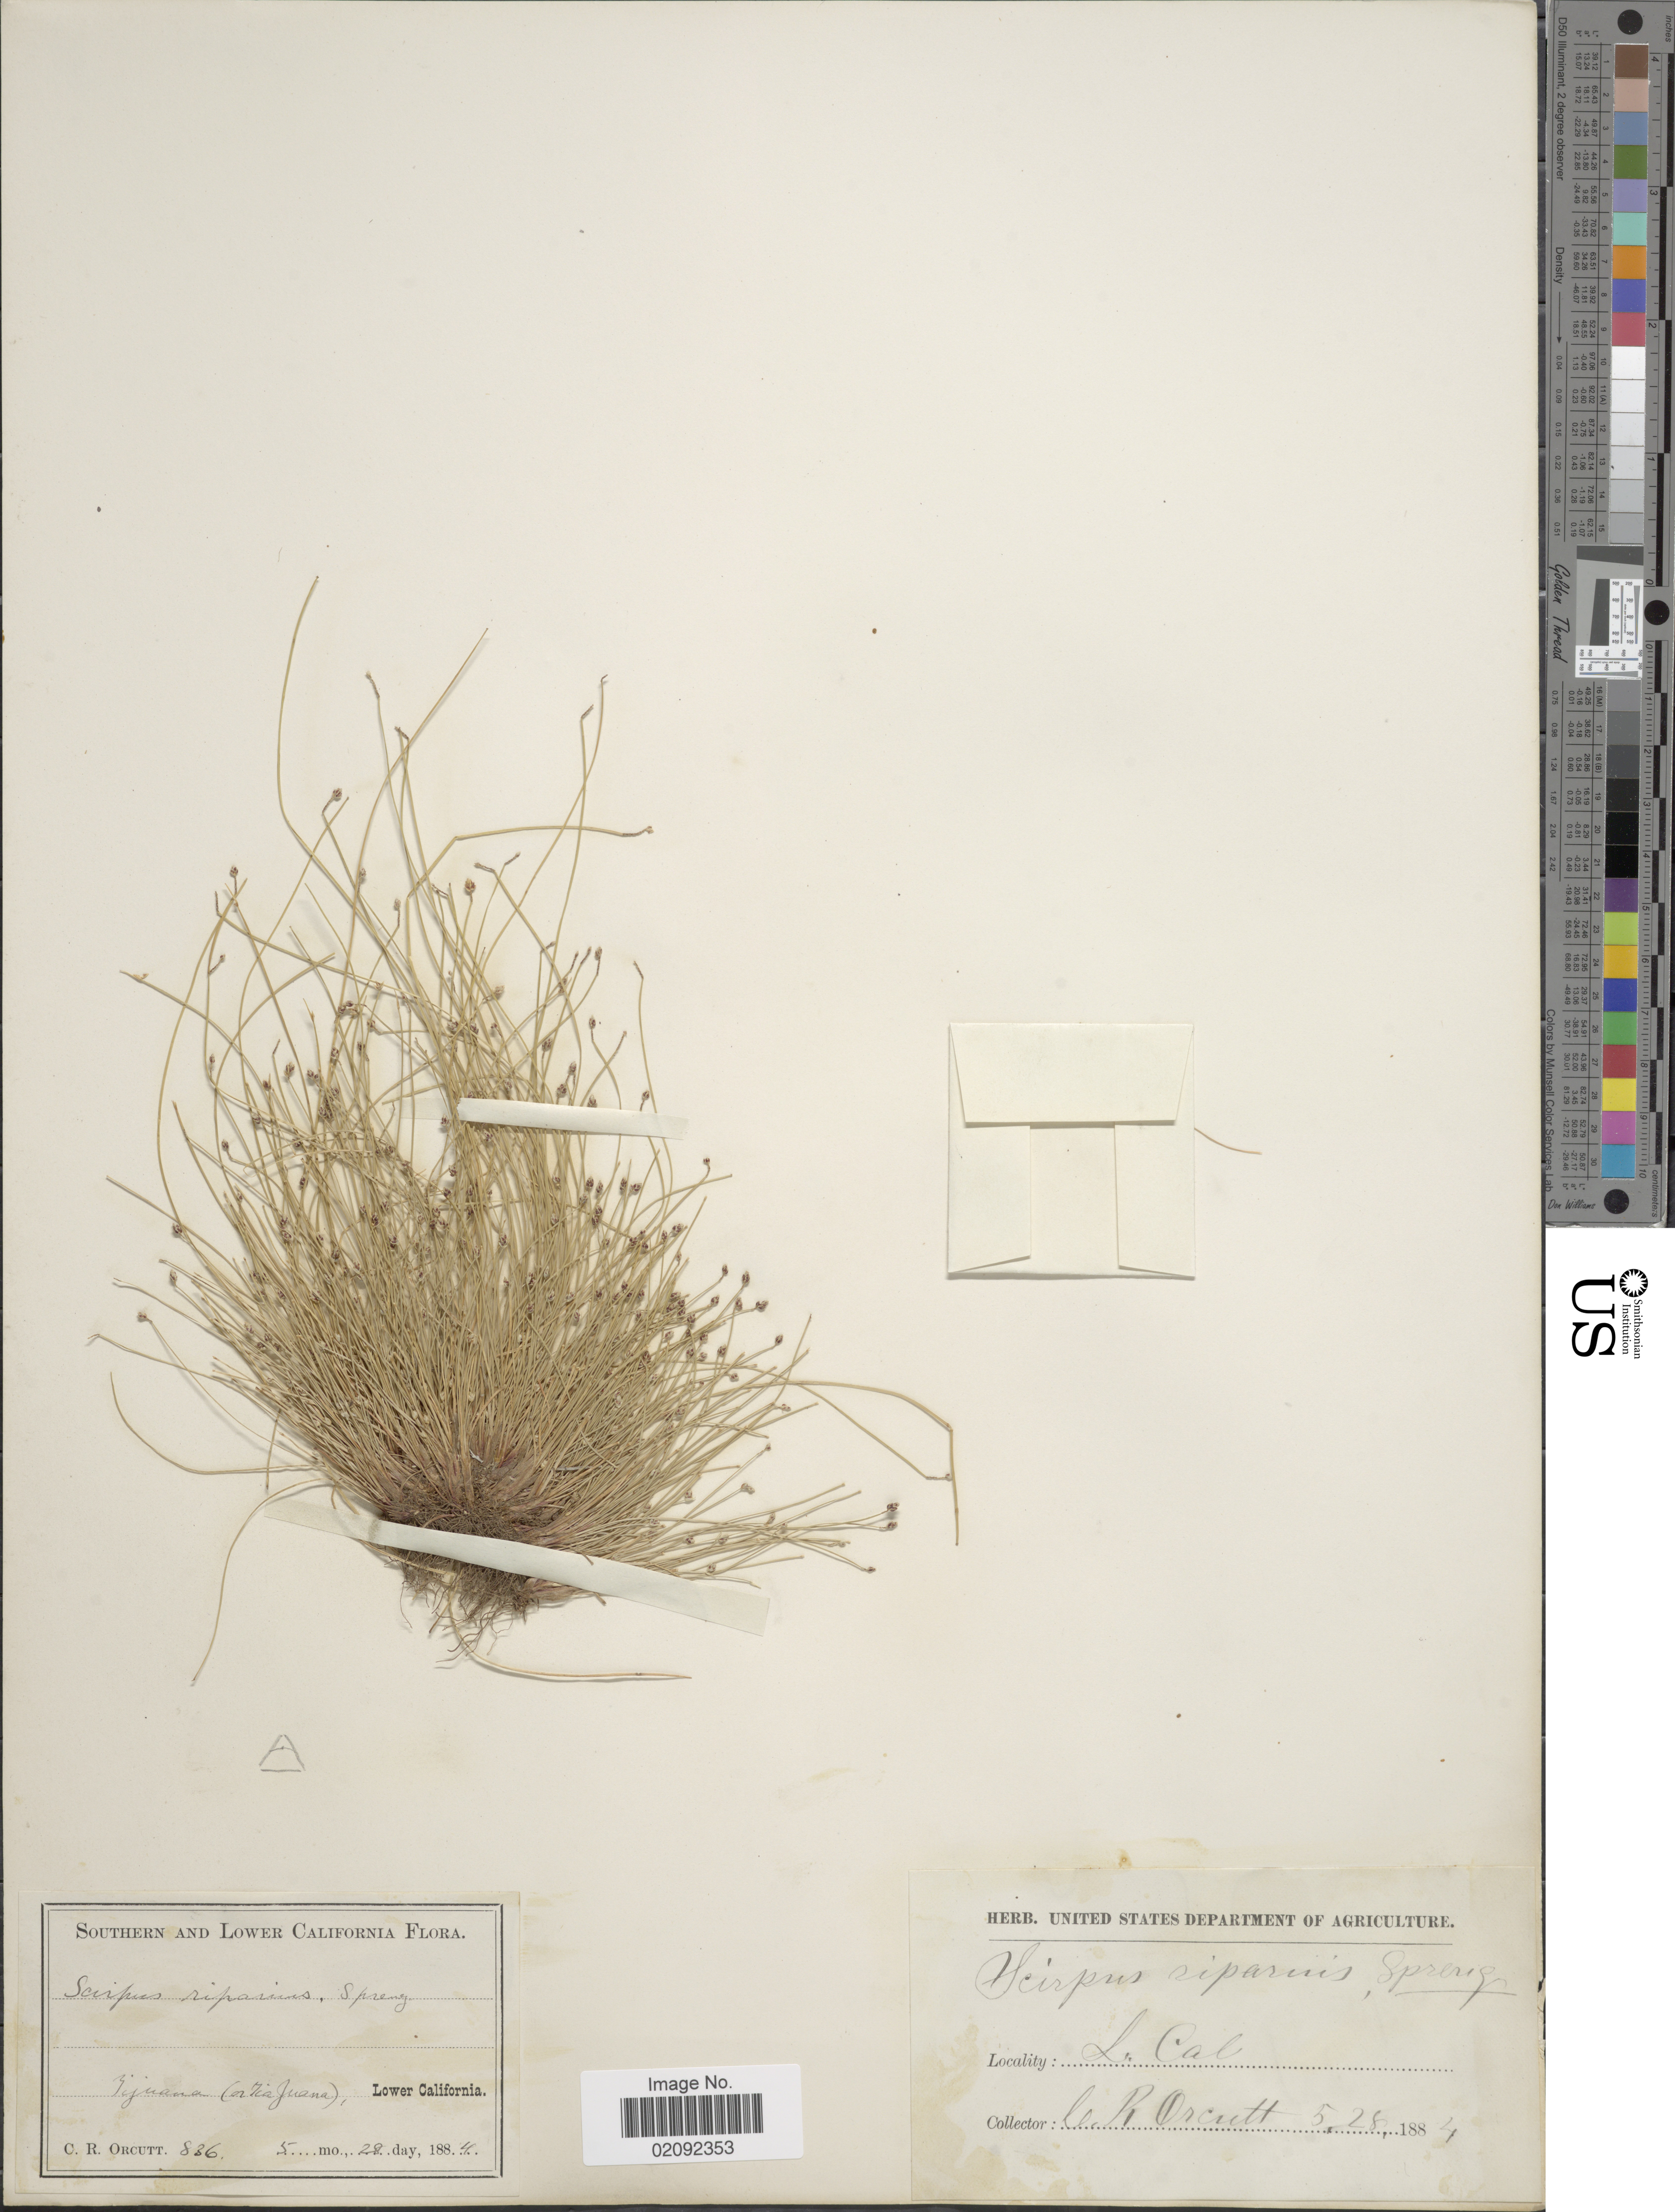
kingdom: Plantae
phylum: Tracheophyta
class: Liliopsida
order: Poales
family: Cyperaceae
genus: Isolepis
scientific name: Isolepis cernua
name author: (Vahl) Roem. & Schult.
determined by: Strong, Mark T., (BOT), Smithsonian Institution - National Museum of Natural History (UNITED STATES)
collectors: C. R. Orcutt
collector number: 836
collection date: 1884-05-28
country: Mexico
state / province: Baja California Norte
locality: Tijuana (or TiaJuana), Lower California.